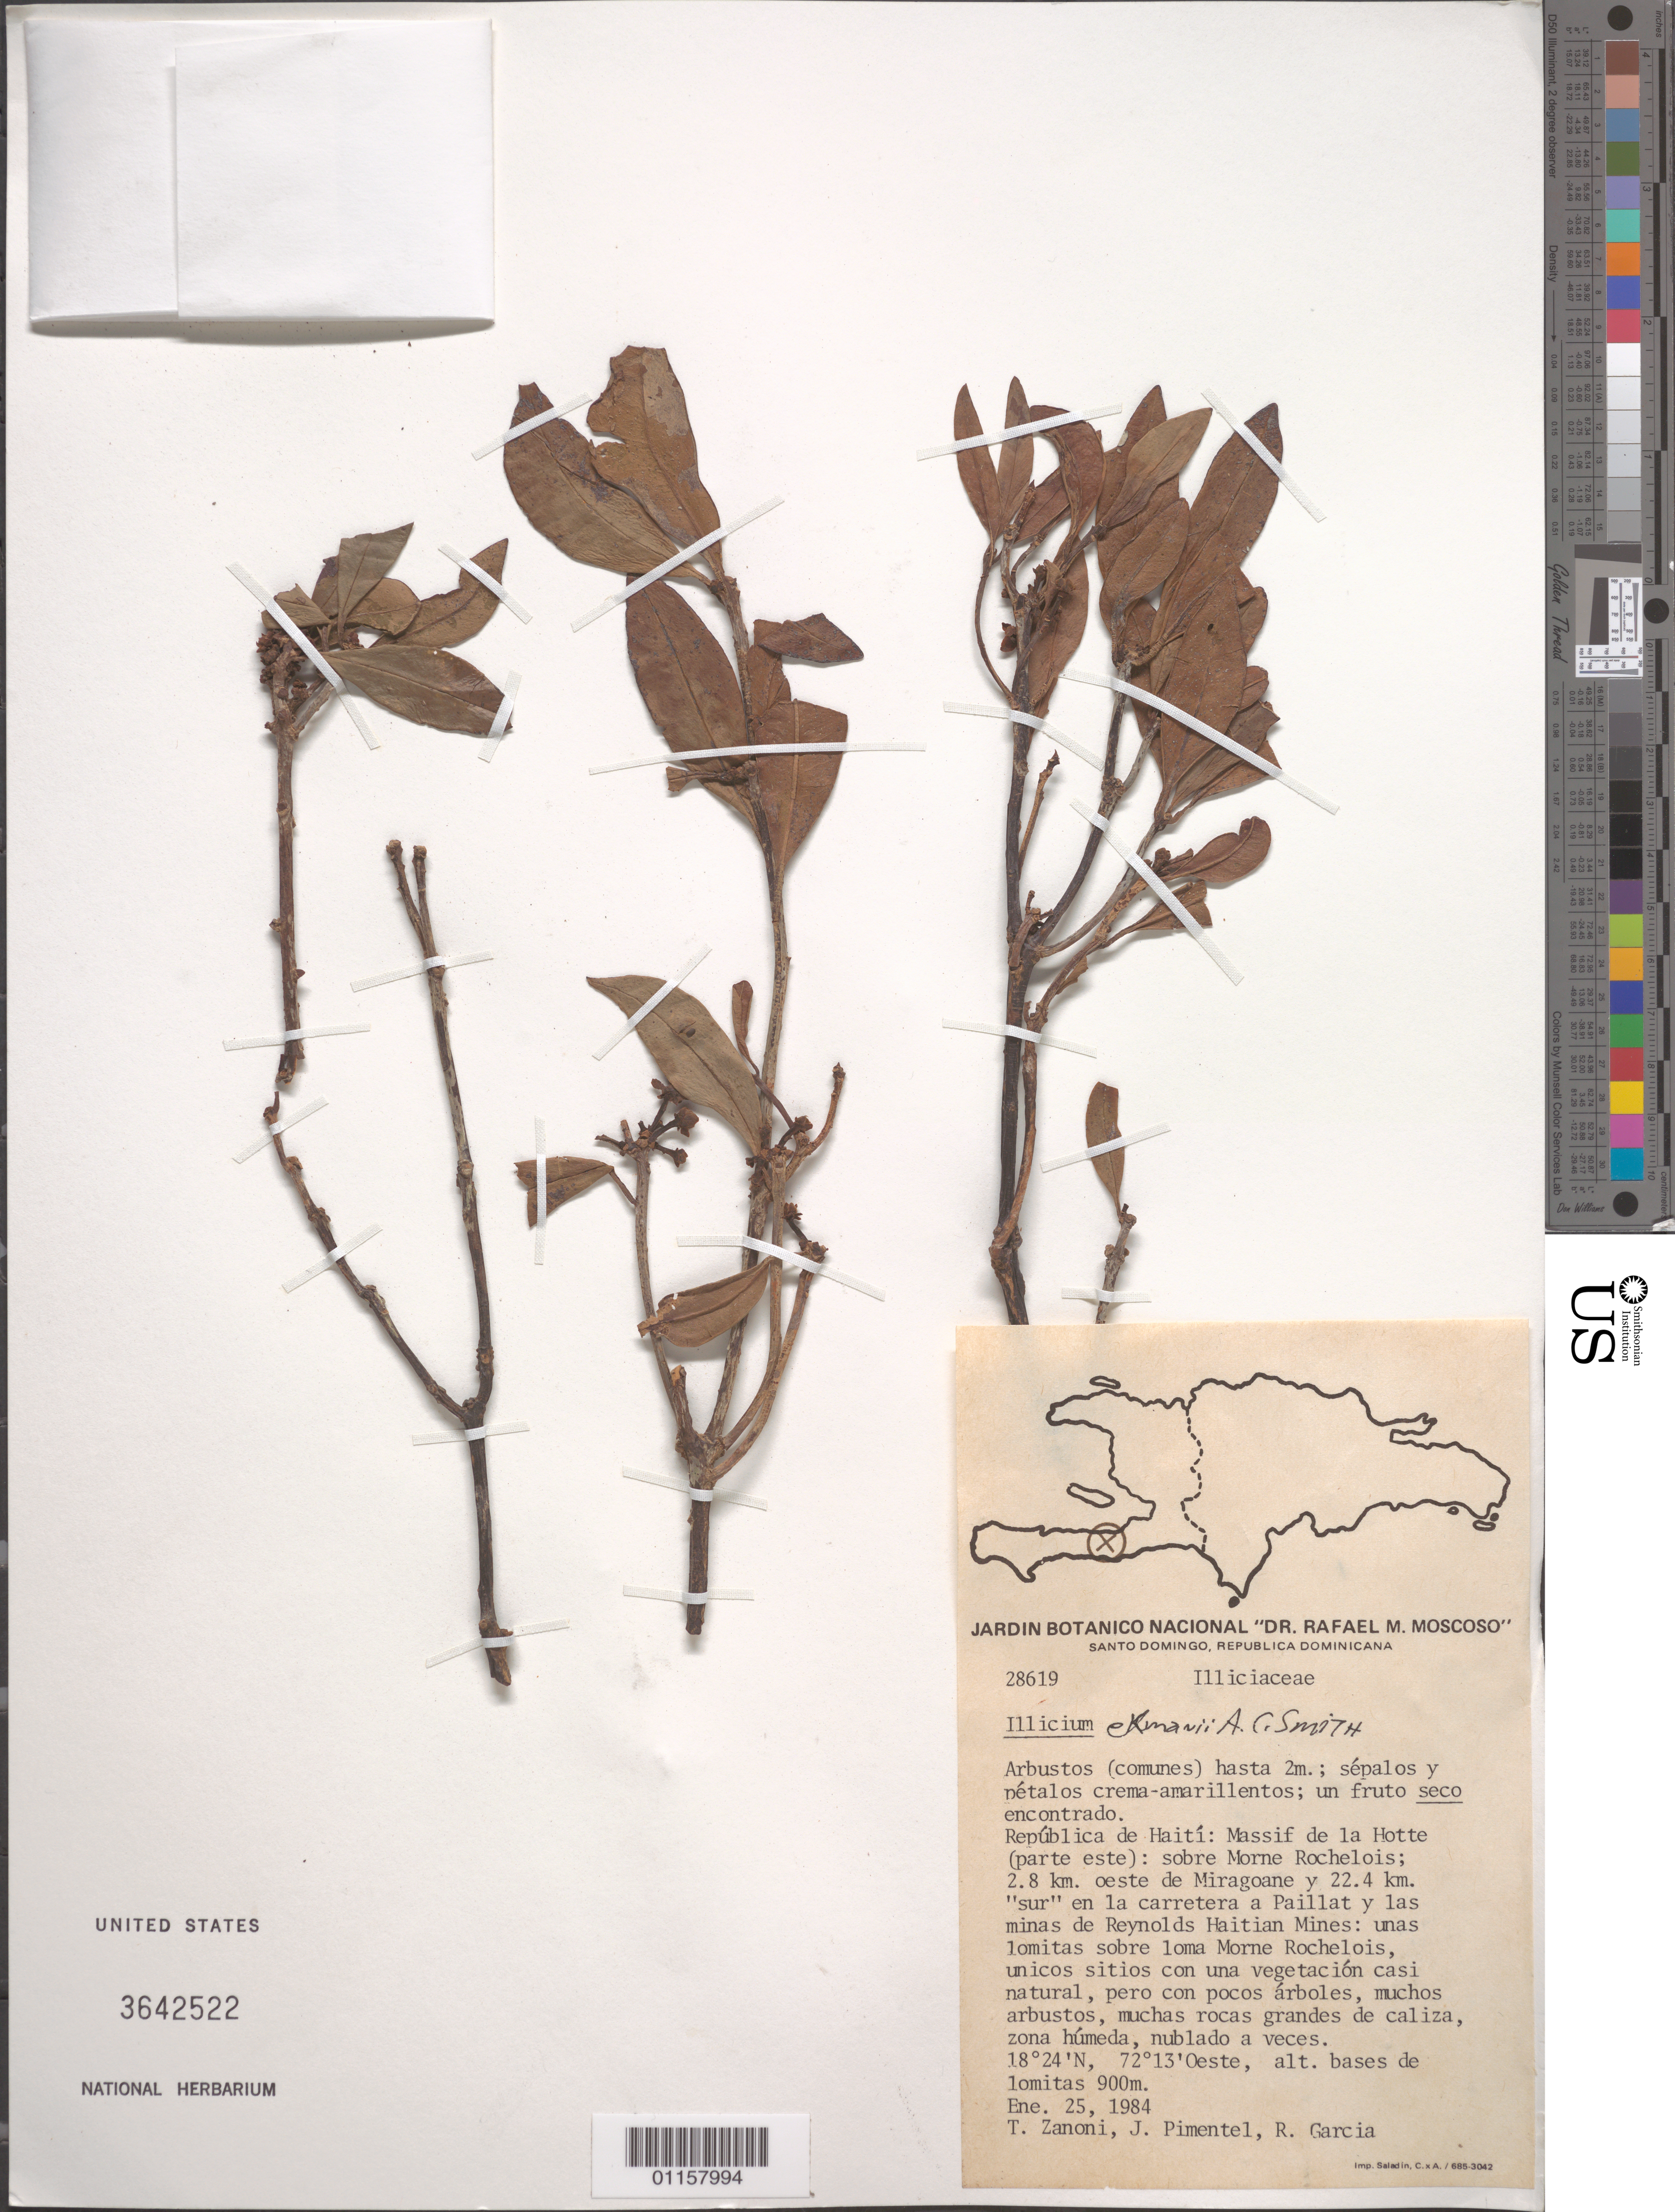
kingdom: Plantae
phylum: Tracheophyta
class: Magnoliopsida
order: Austrobaileyales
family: Schisandraceae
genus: Illicium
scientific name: Illicium ekmanii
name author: A.C. Sm.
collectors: T. A. Zanoni, J. Pimentel & R. García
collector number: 28619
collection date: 1984-01-25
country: Haiti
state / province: Nippes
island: Hispaniola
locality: Massif de la Hotte (parte este), sobre Morne Rochelois, 2.8 km Oeste de Miragoane y 22.4 km "sur"en la carretera a Paillat y las minas de Reynolds Haitian Mines, unas lomitas sobre loma Morne Rochelois.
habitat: Unicos sitios con una vegetación casi natural, pero con pocos árboles, muchos arbustos, muchas rocas grandes de caliiza, zona húmida, nublado a veces.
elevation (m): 900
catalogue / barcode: US 3642522